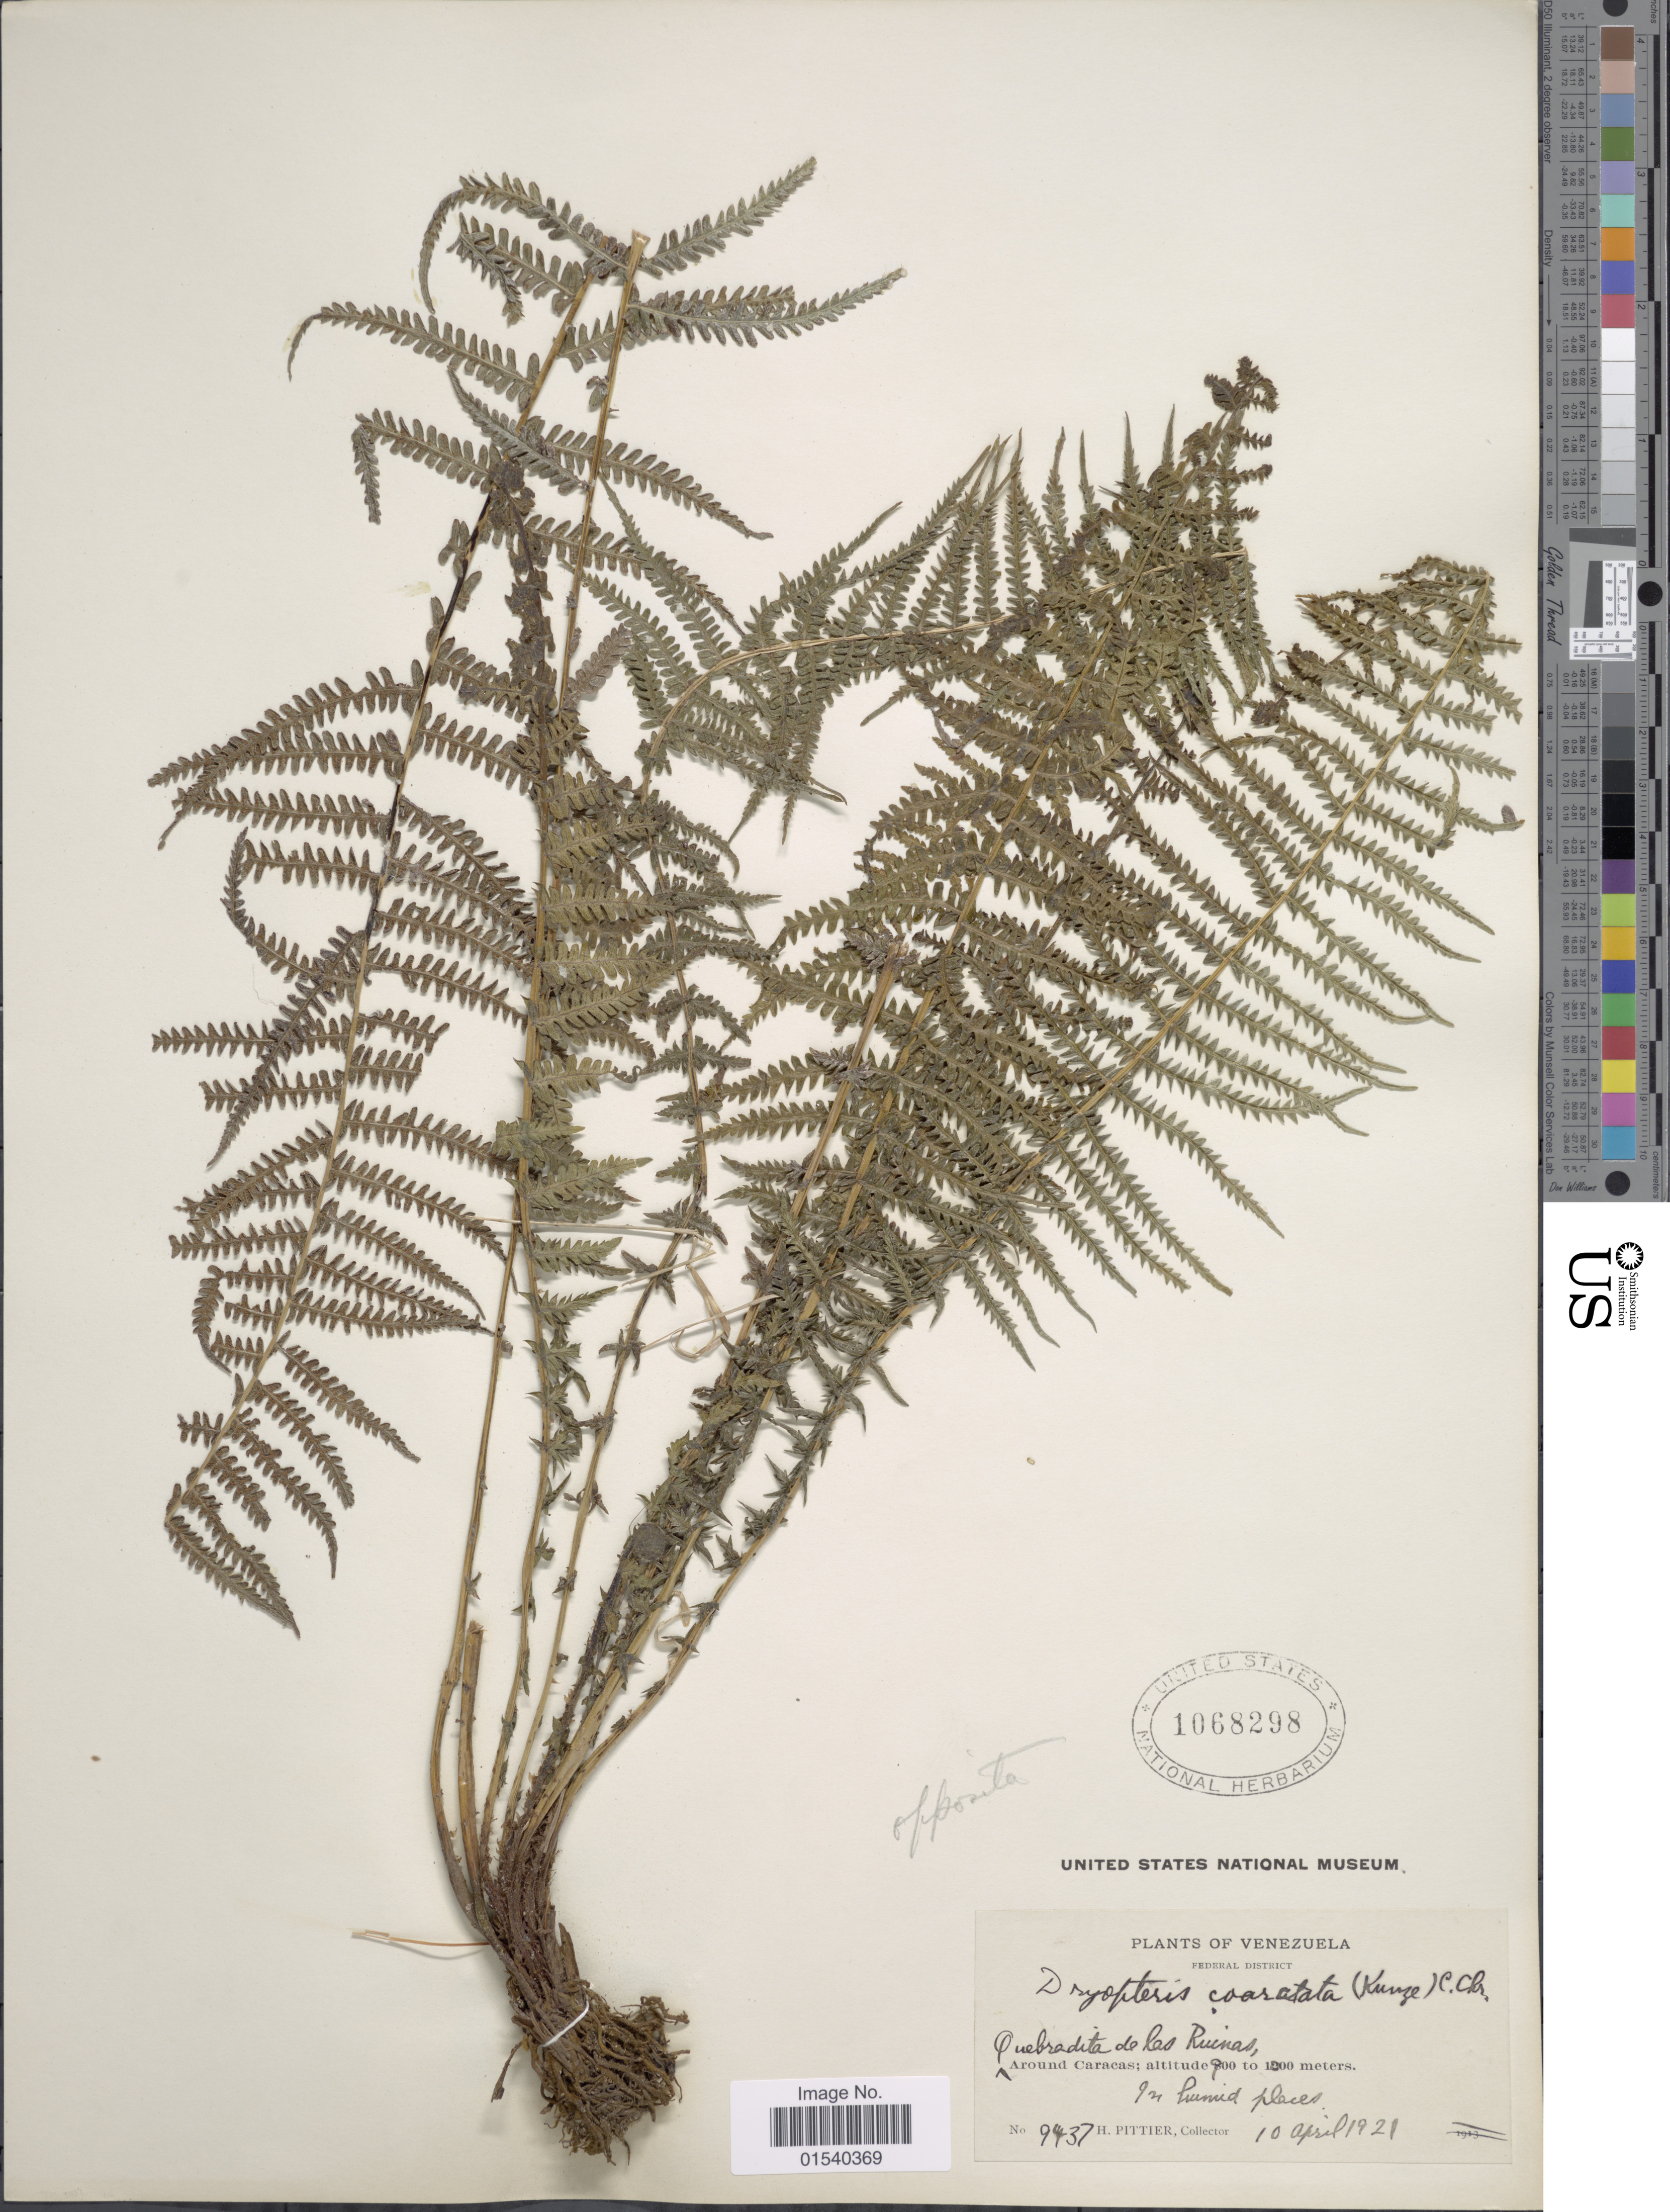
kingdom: Plantae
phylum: Tracheophyta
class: Polypodiopsida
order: Polypodiales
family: Thelypteridaceae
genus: Amauropelta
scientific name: Amauropelta opposita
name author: (Vahl) Pic. Serm.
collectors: H. Pitier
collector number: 9437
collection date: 1921-04-10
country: Venezuela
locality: Federal District, Quebrada de las Ruinas, Around Caracas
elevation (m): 900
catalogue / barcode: US 1068298